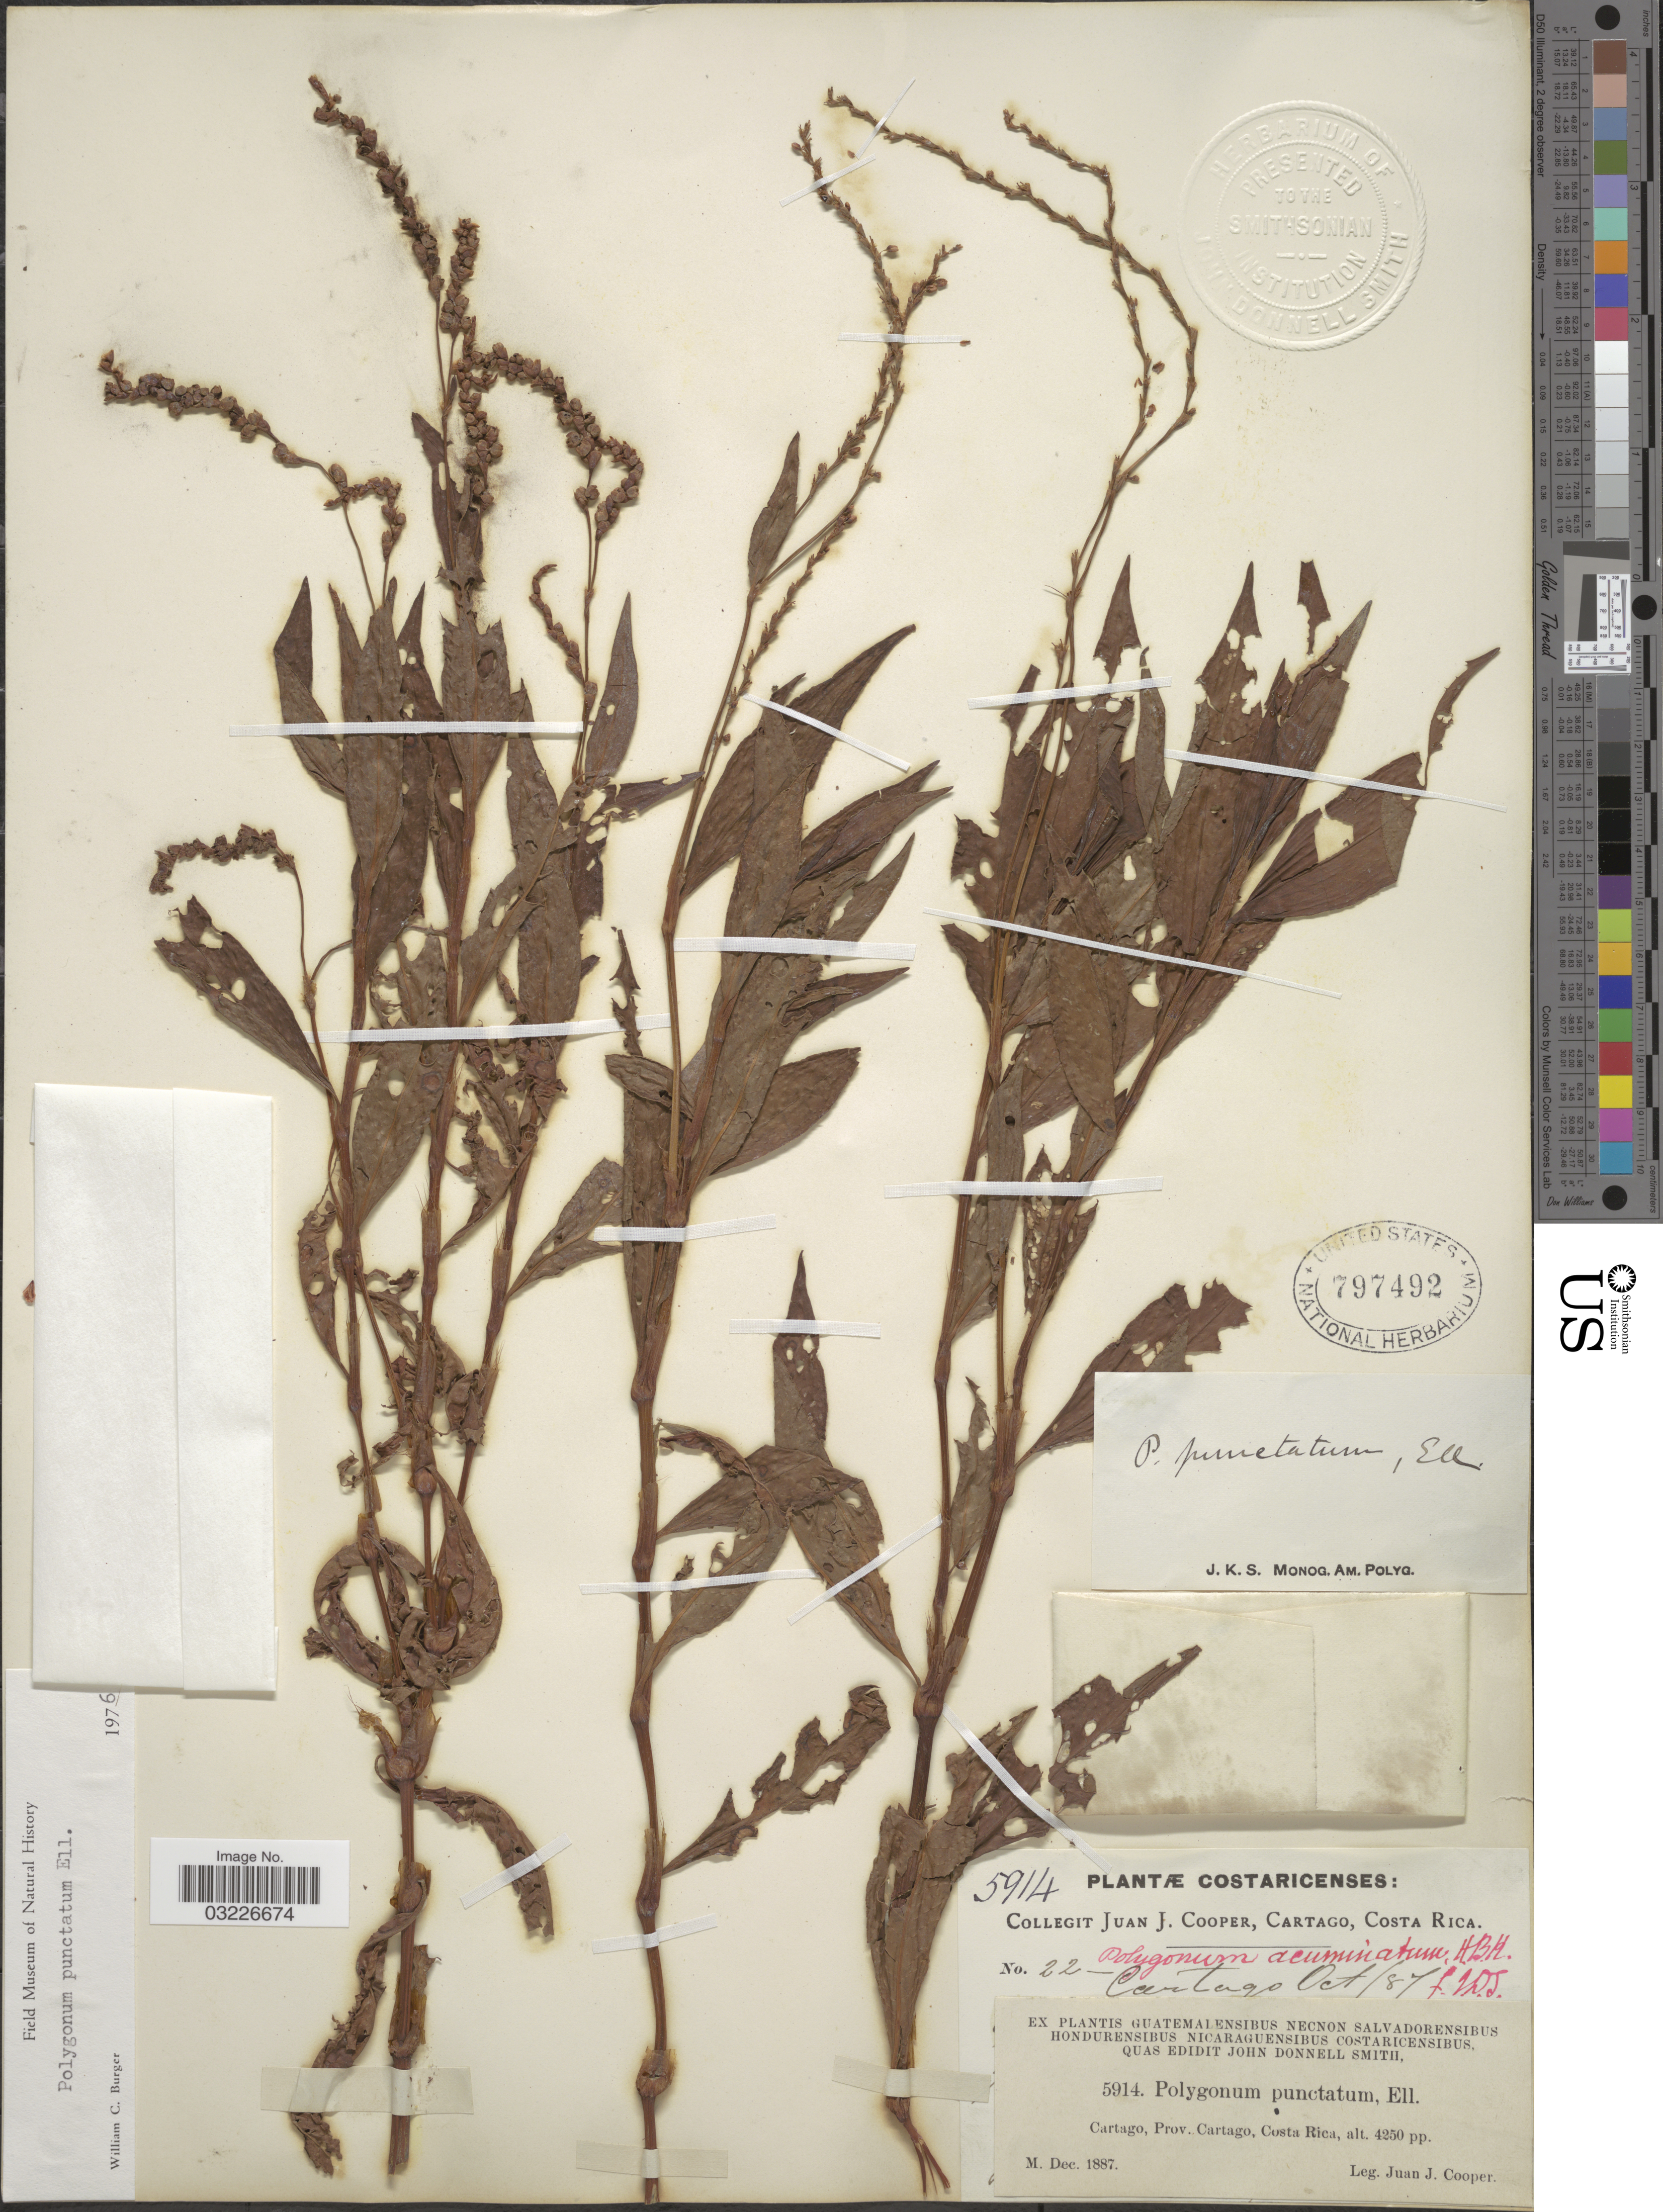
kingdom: Plantae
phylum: Tracheophyta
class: Magnoliopsida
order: Caryophyllales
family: Polygonaceae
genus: Persicaria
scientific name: Persicaria punctata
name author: (Elliott) Small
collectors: J. J. Cooper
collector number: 5914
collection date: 1887-12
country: Costa Rica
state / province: Cartago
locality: Cartago.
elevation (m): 1295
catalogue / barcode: US 797492